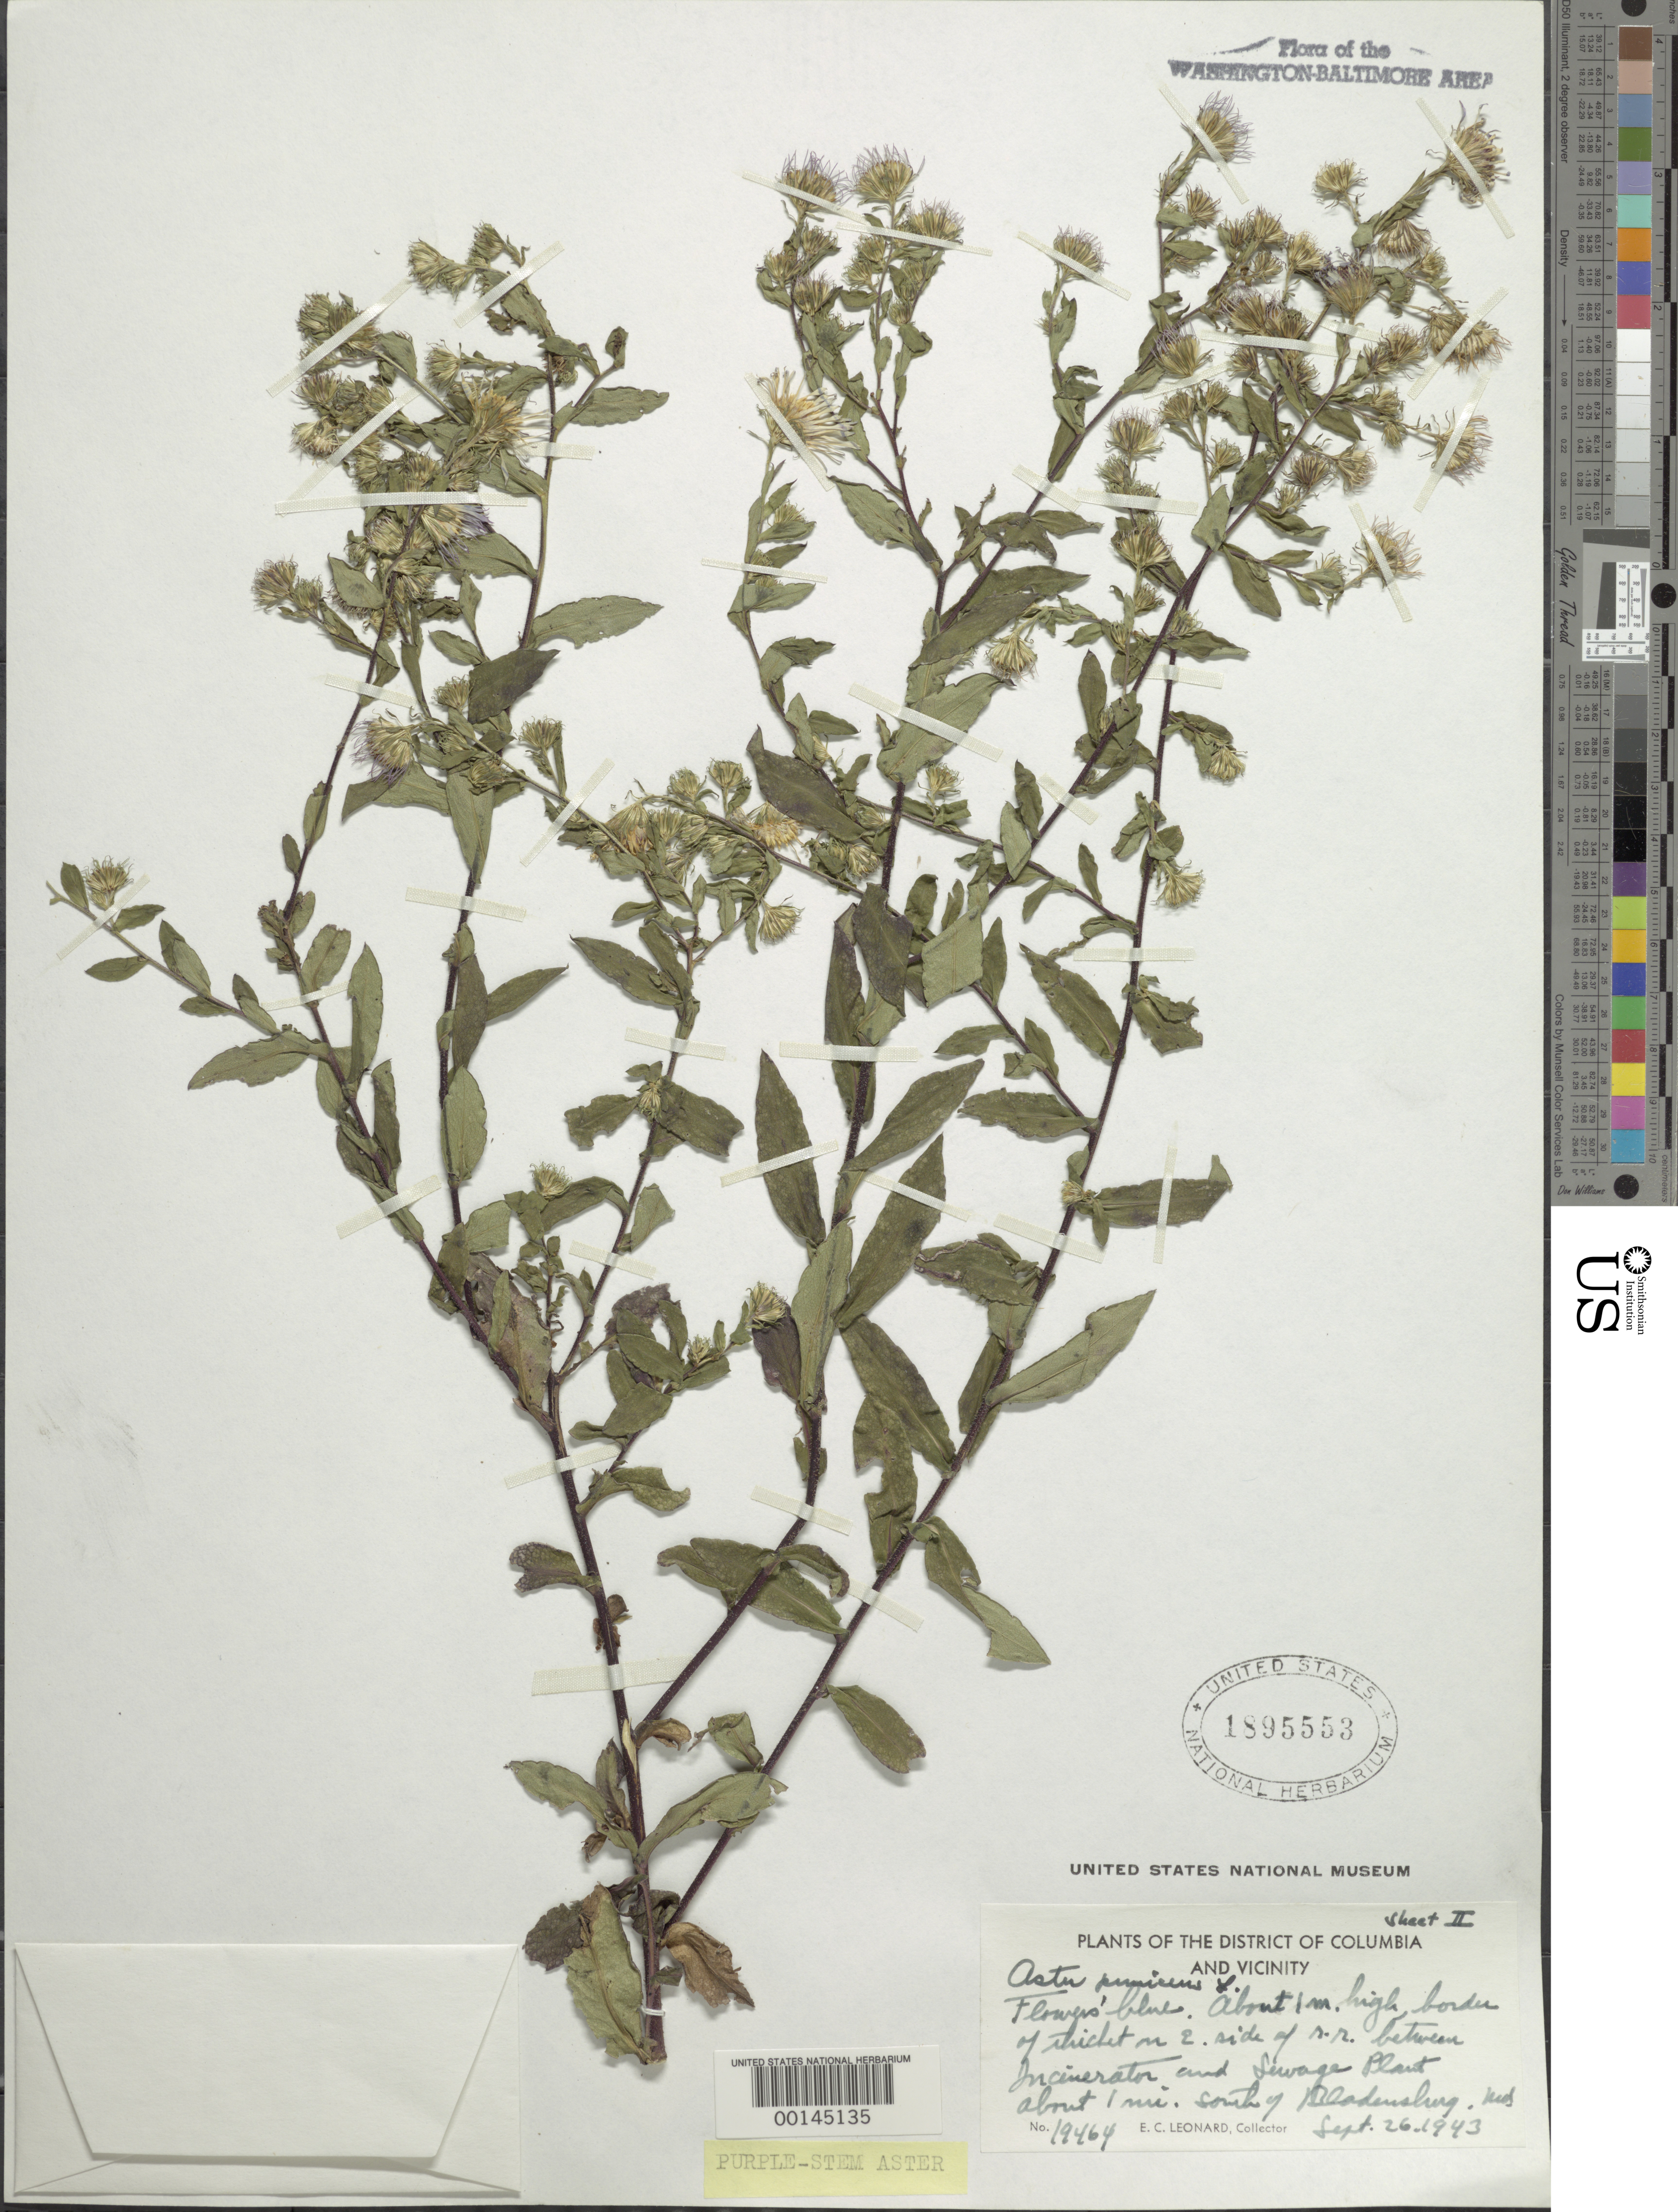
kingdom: Plantae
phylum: Tracheophyta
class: Magnoliopsida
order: Asterales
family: Asteraceae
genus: Symphyotrichum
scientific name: Symphyotrichum puniceum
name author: (L.) Á. Löve & D. Löve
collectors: E. C. Leonard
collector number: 19464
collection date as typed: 26 Sep 1943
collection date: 1943-09-26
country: United States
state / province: Maryland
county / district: Prince George's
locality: between Incinerator and Sewage Plant south of Bladensburg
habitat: Border of thicket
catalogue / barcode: US 1895553